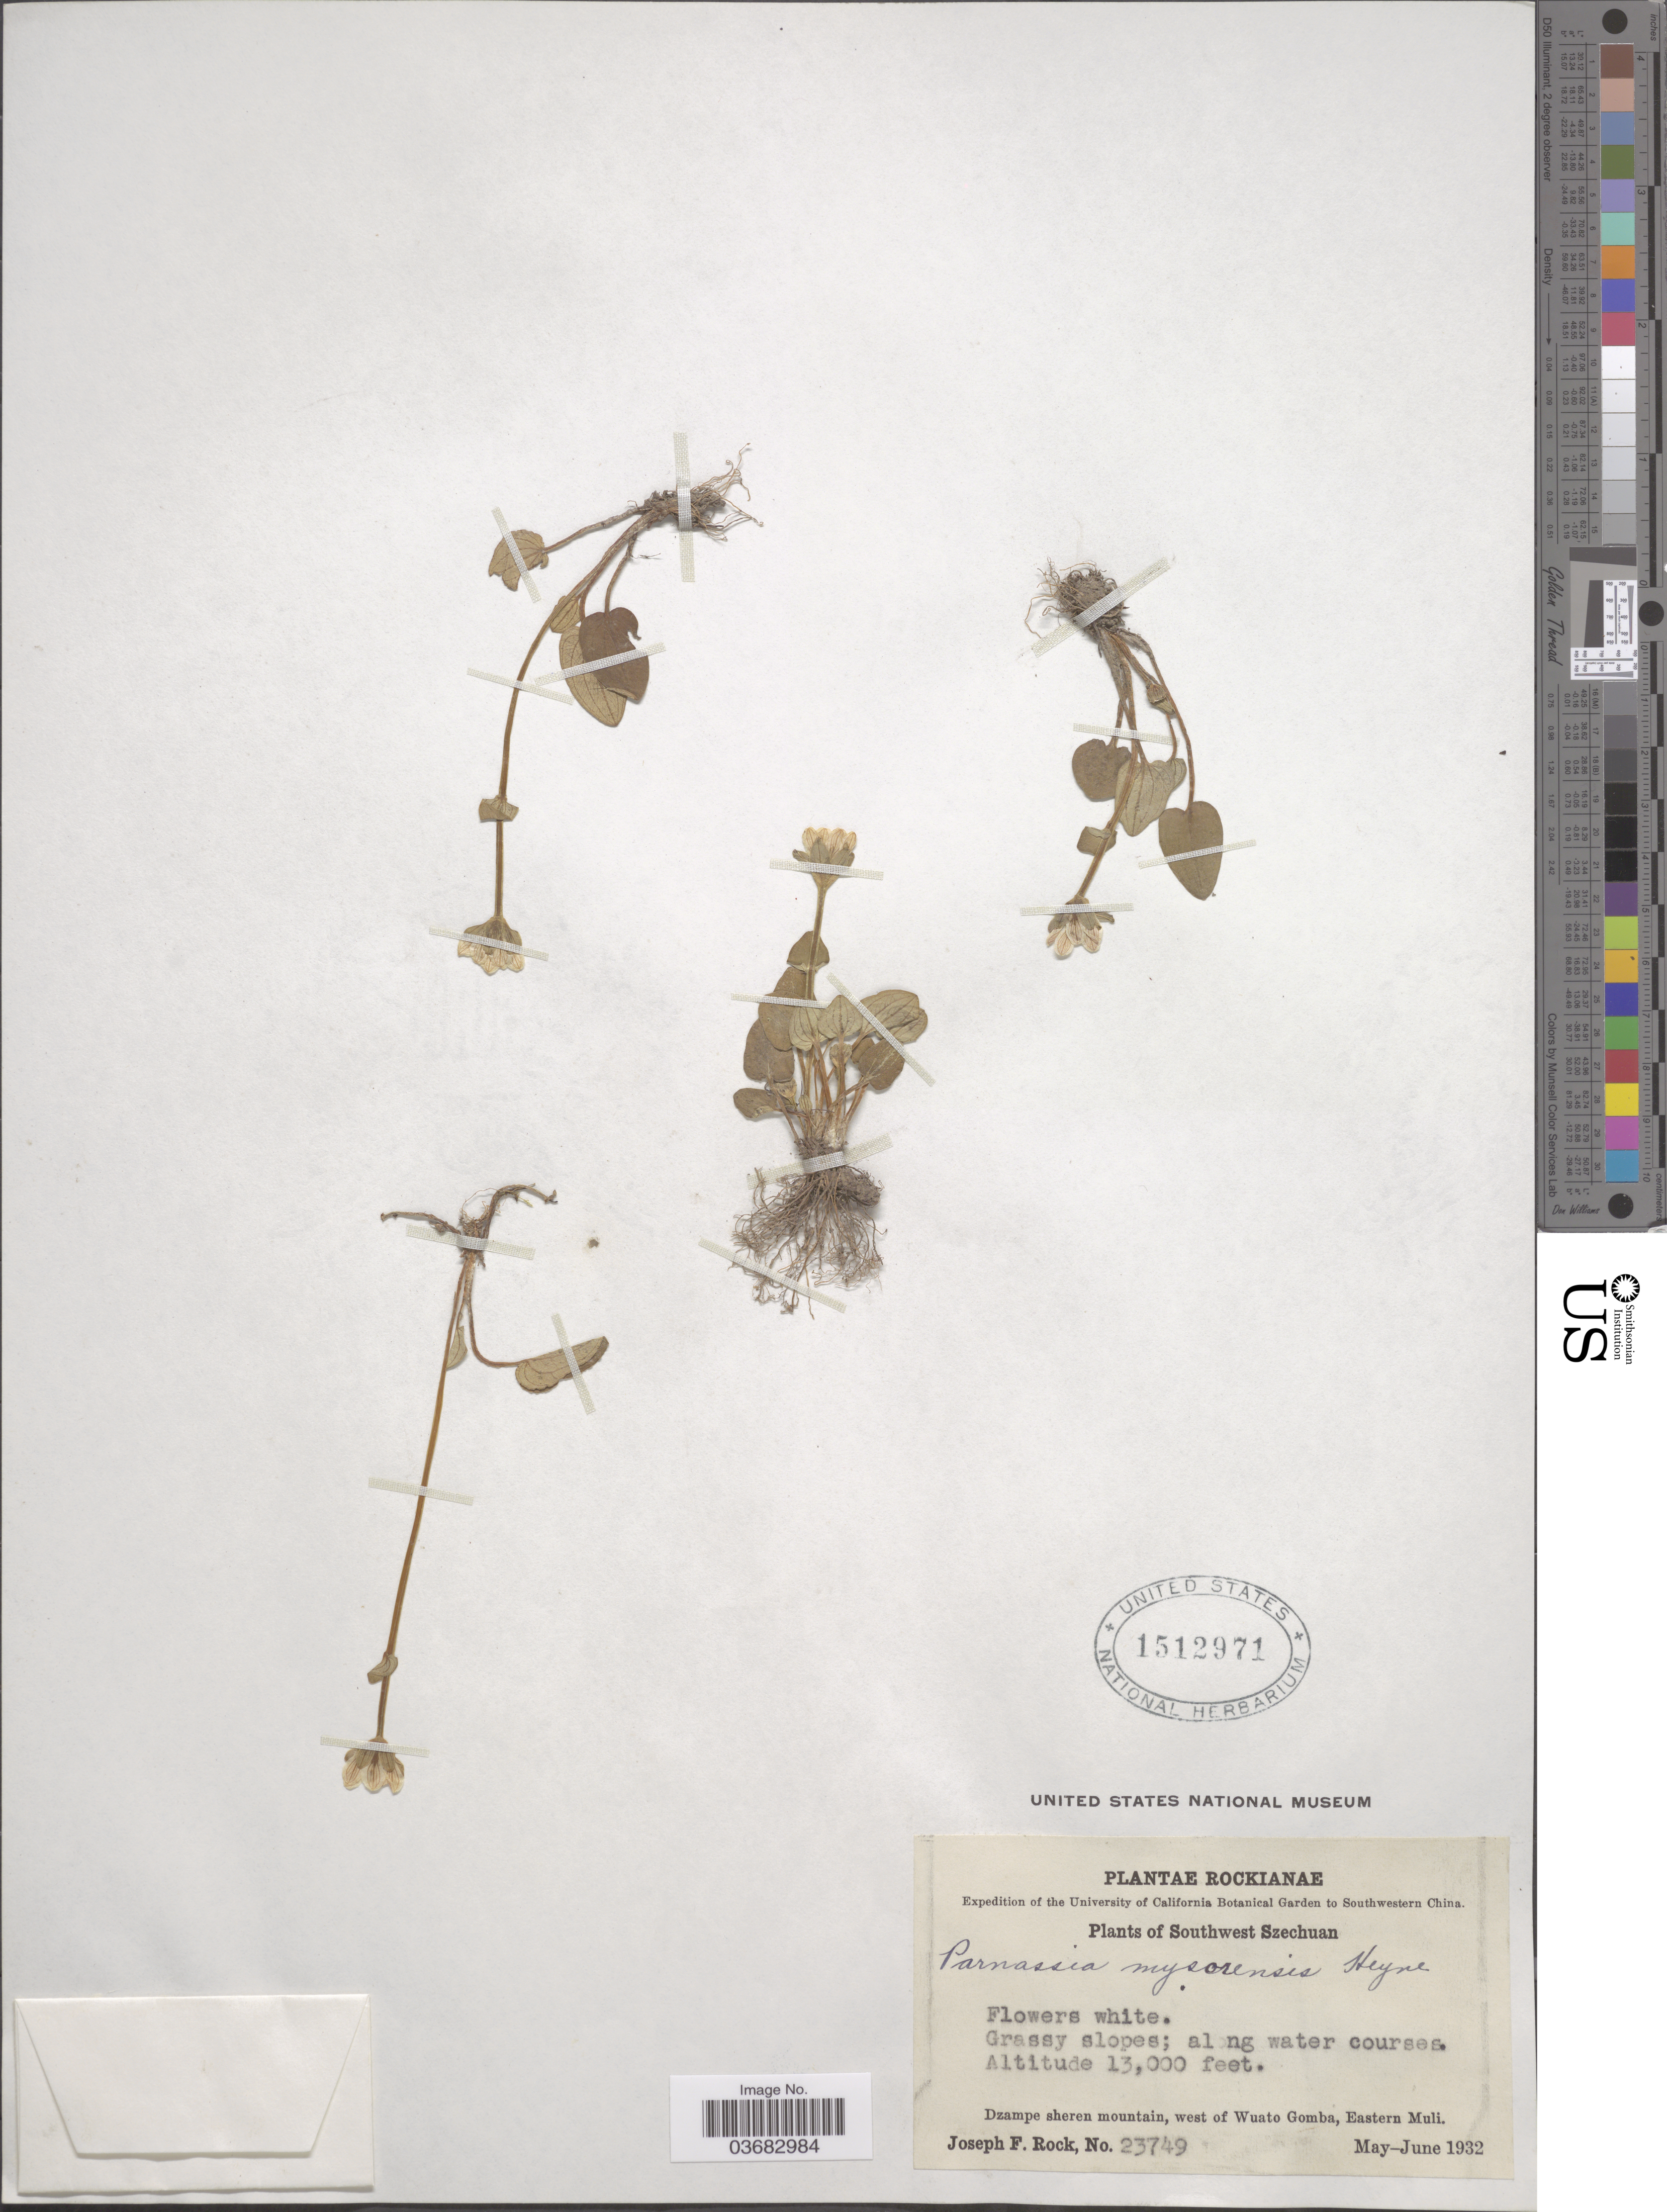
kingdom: Plantae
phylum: Tracheophyta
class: Magnoliopsida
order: Celastrales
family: Parnassiaceae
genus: Parnassia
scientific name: Parnassia mysorensis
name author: F. Heyne ex Wight & Arn.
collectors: J. Rock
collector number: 23749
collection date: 1932-05/1932-06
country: China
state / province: Sichuan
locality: Expedition of the University of California Botanical Garden to Southwestern China. Southwest Szechuan. Dzwampe sheren mountain, west of Wuato Gomba, Eastern Muli.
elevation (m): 3962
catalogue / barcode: US 1512971